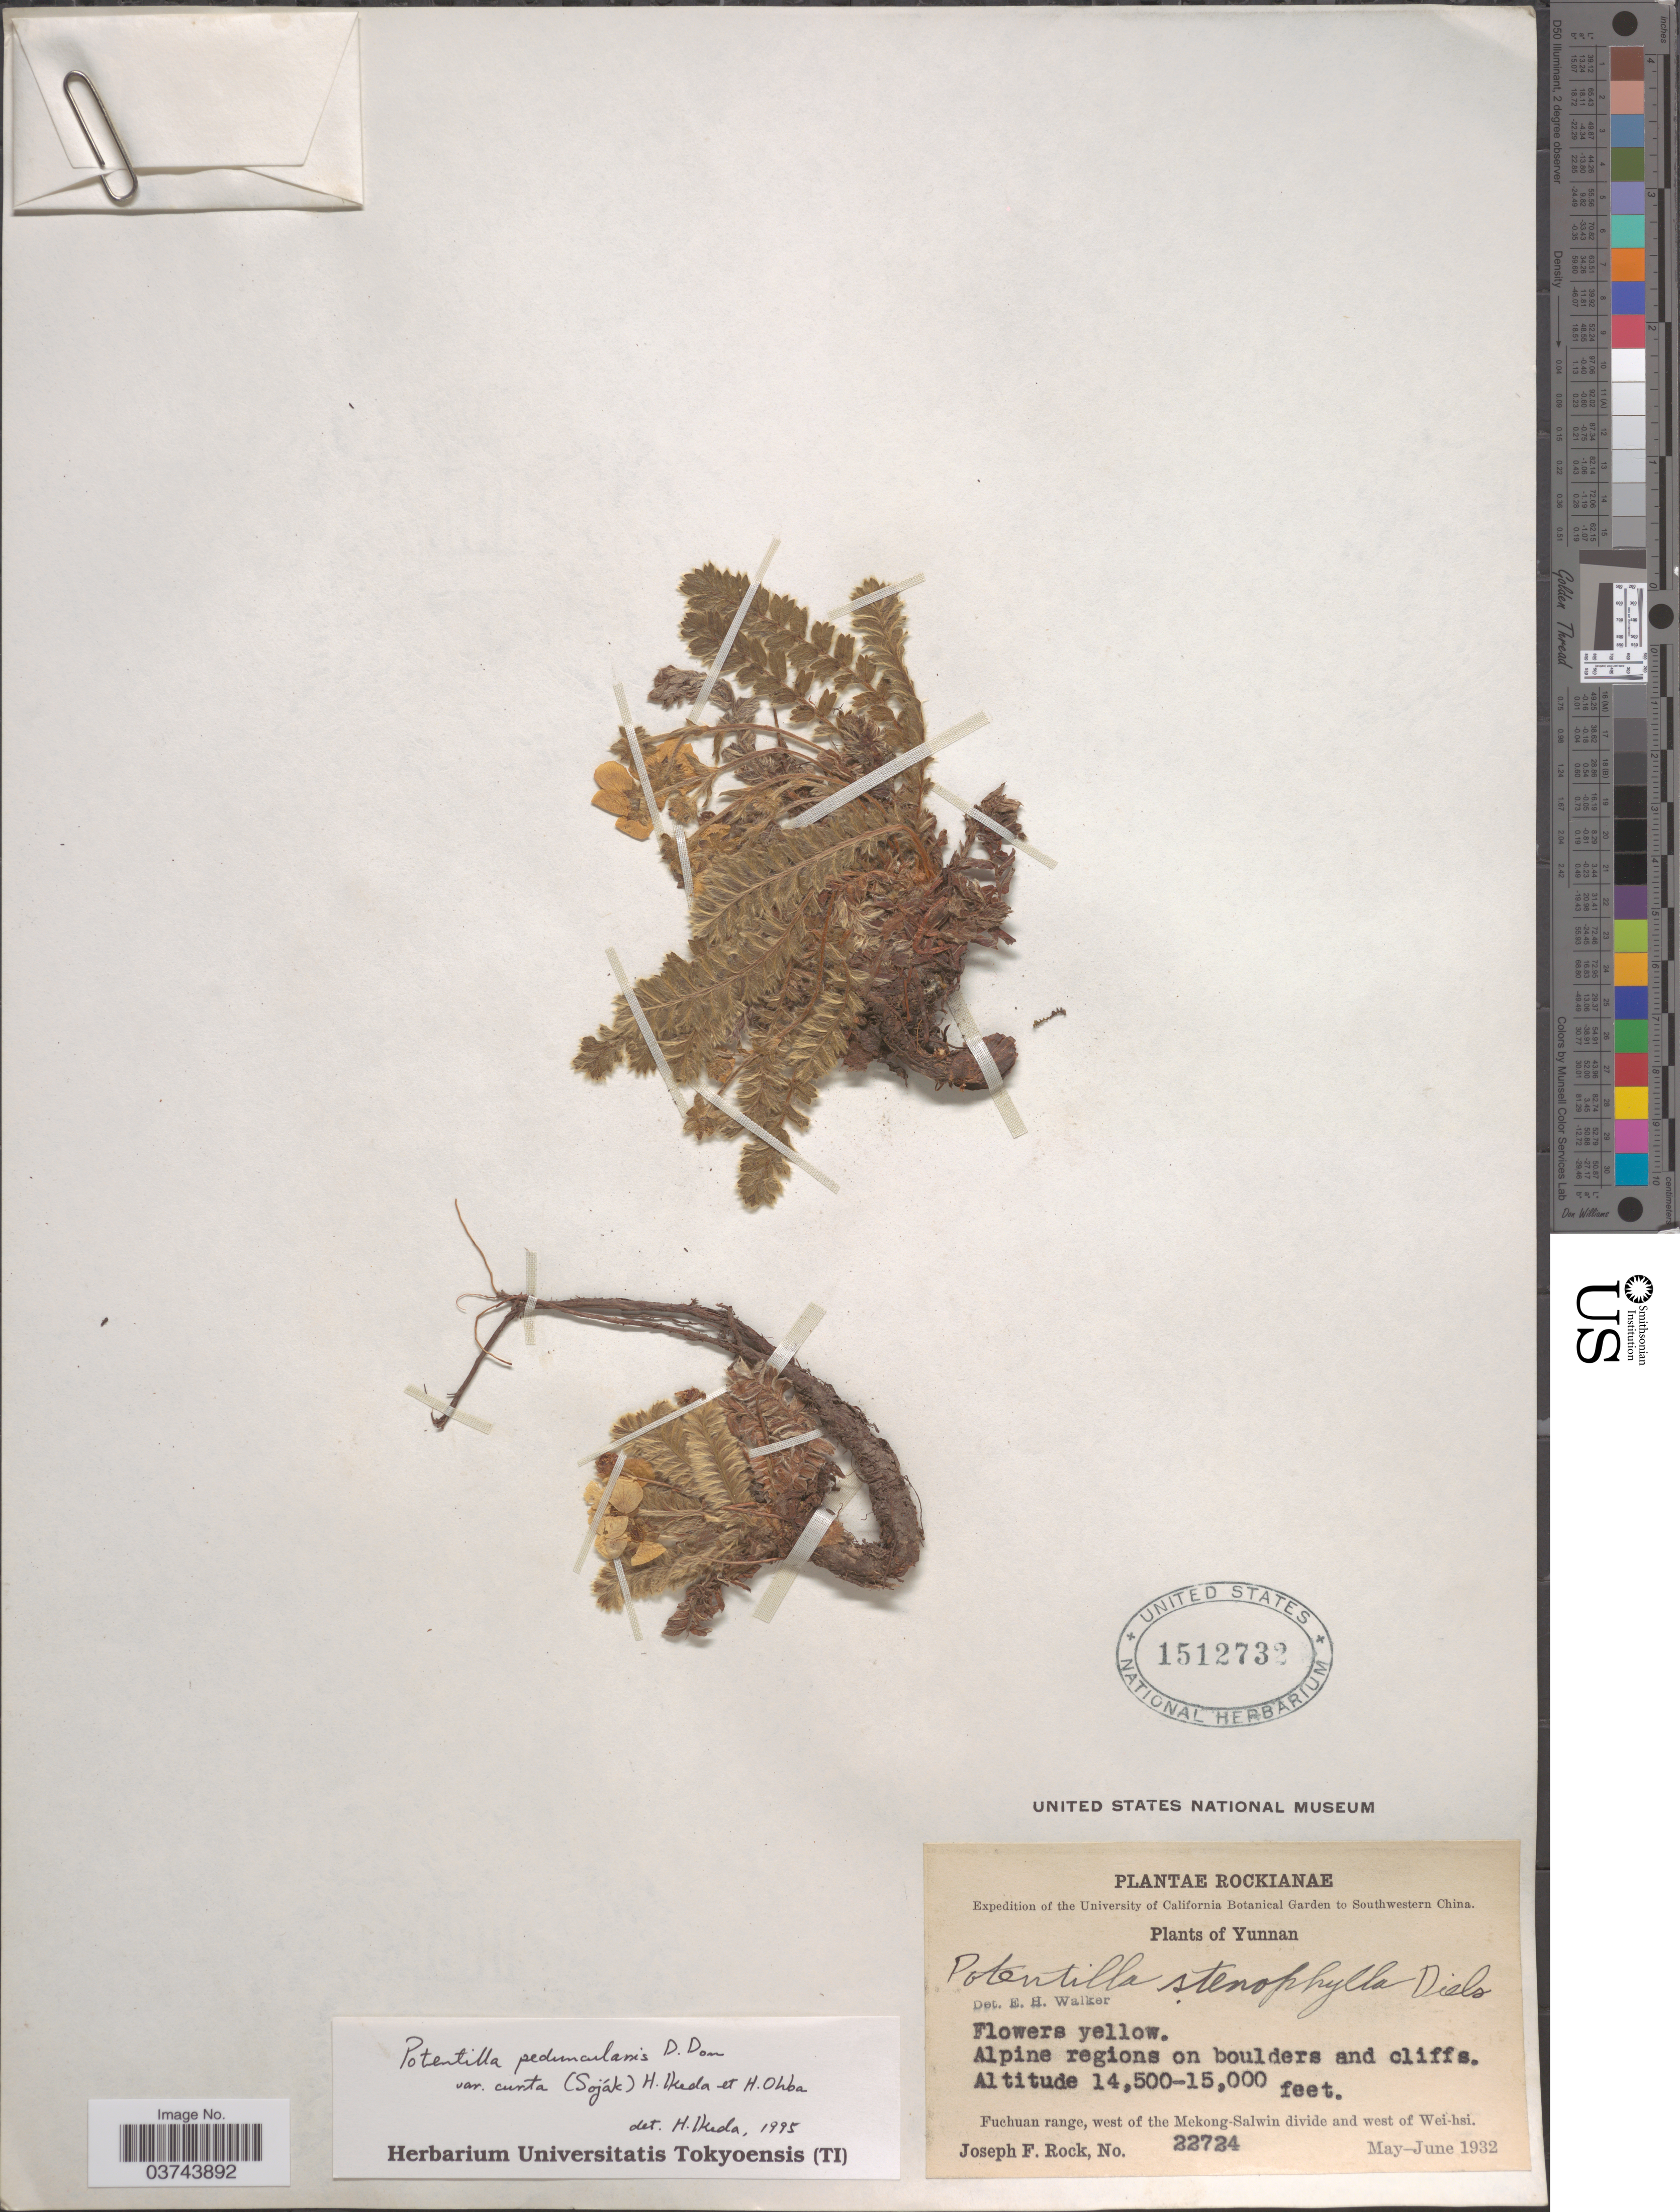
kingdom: Plantae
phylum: Tracheophyta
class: Magnoliopsida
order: Rosales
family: Rosaceae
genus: Potentilla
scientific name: Potentilla peduncularis var. curta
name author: (Soják) H. Ikeda & H. Ohba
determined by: Ikeda, H.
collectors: J. F. Rock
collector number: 22724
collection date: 1932-05/1932-06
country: China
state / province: Yunnan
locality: Southwestern China. Fuchuan range, west of the Mekong-Salwin divide and west of Wei-hsi.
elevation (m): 4420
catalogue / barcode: US 1512732